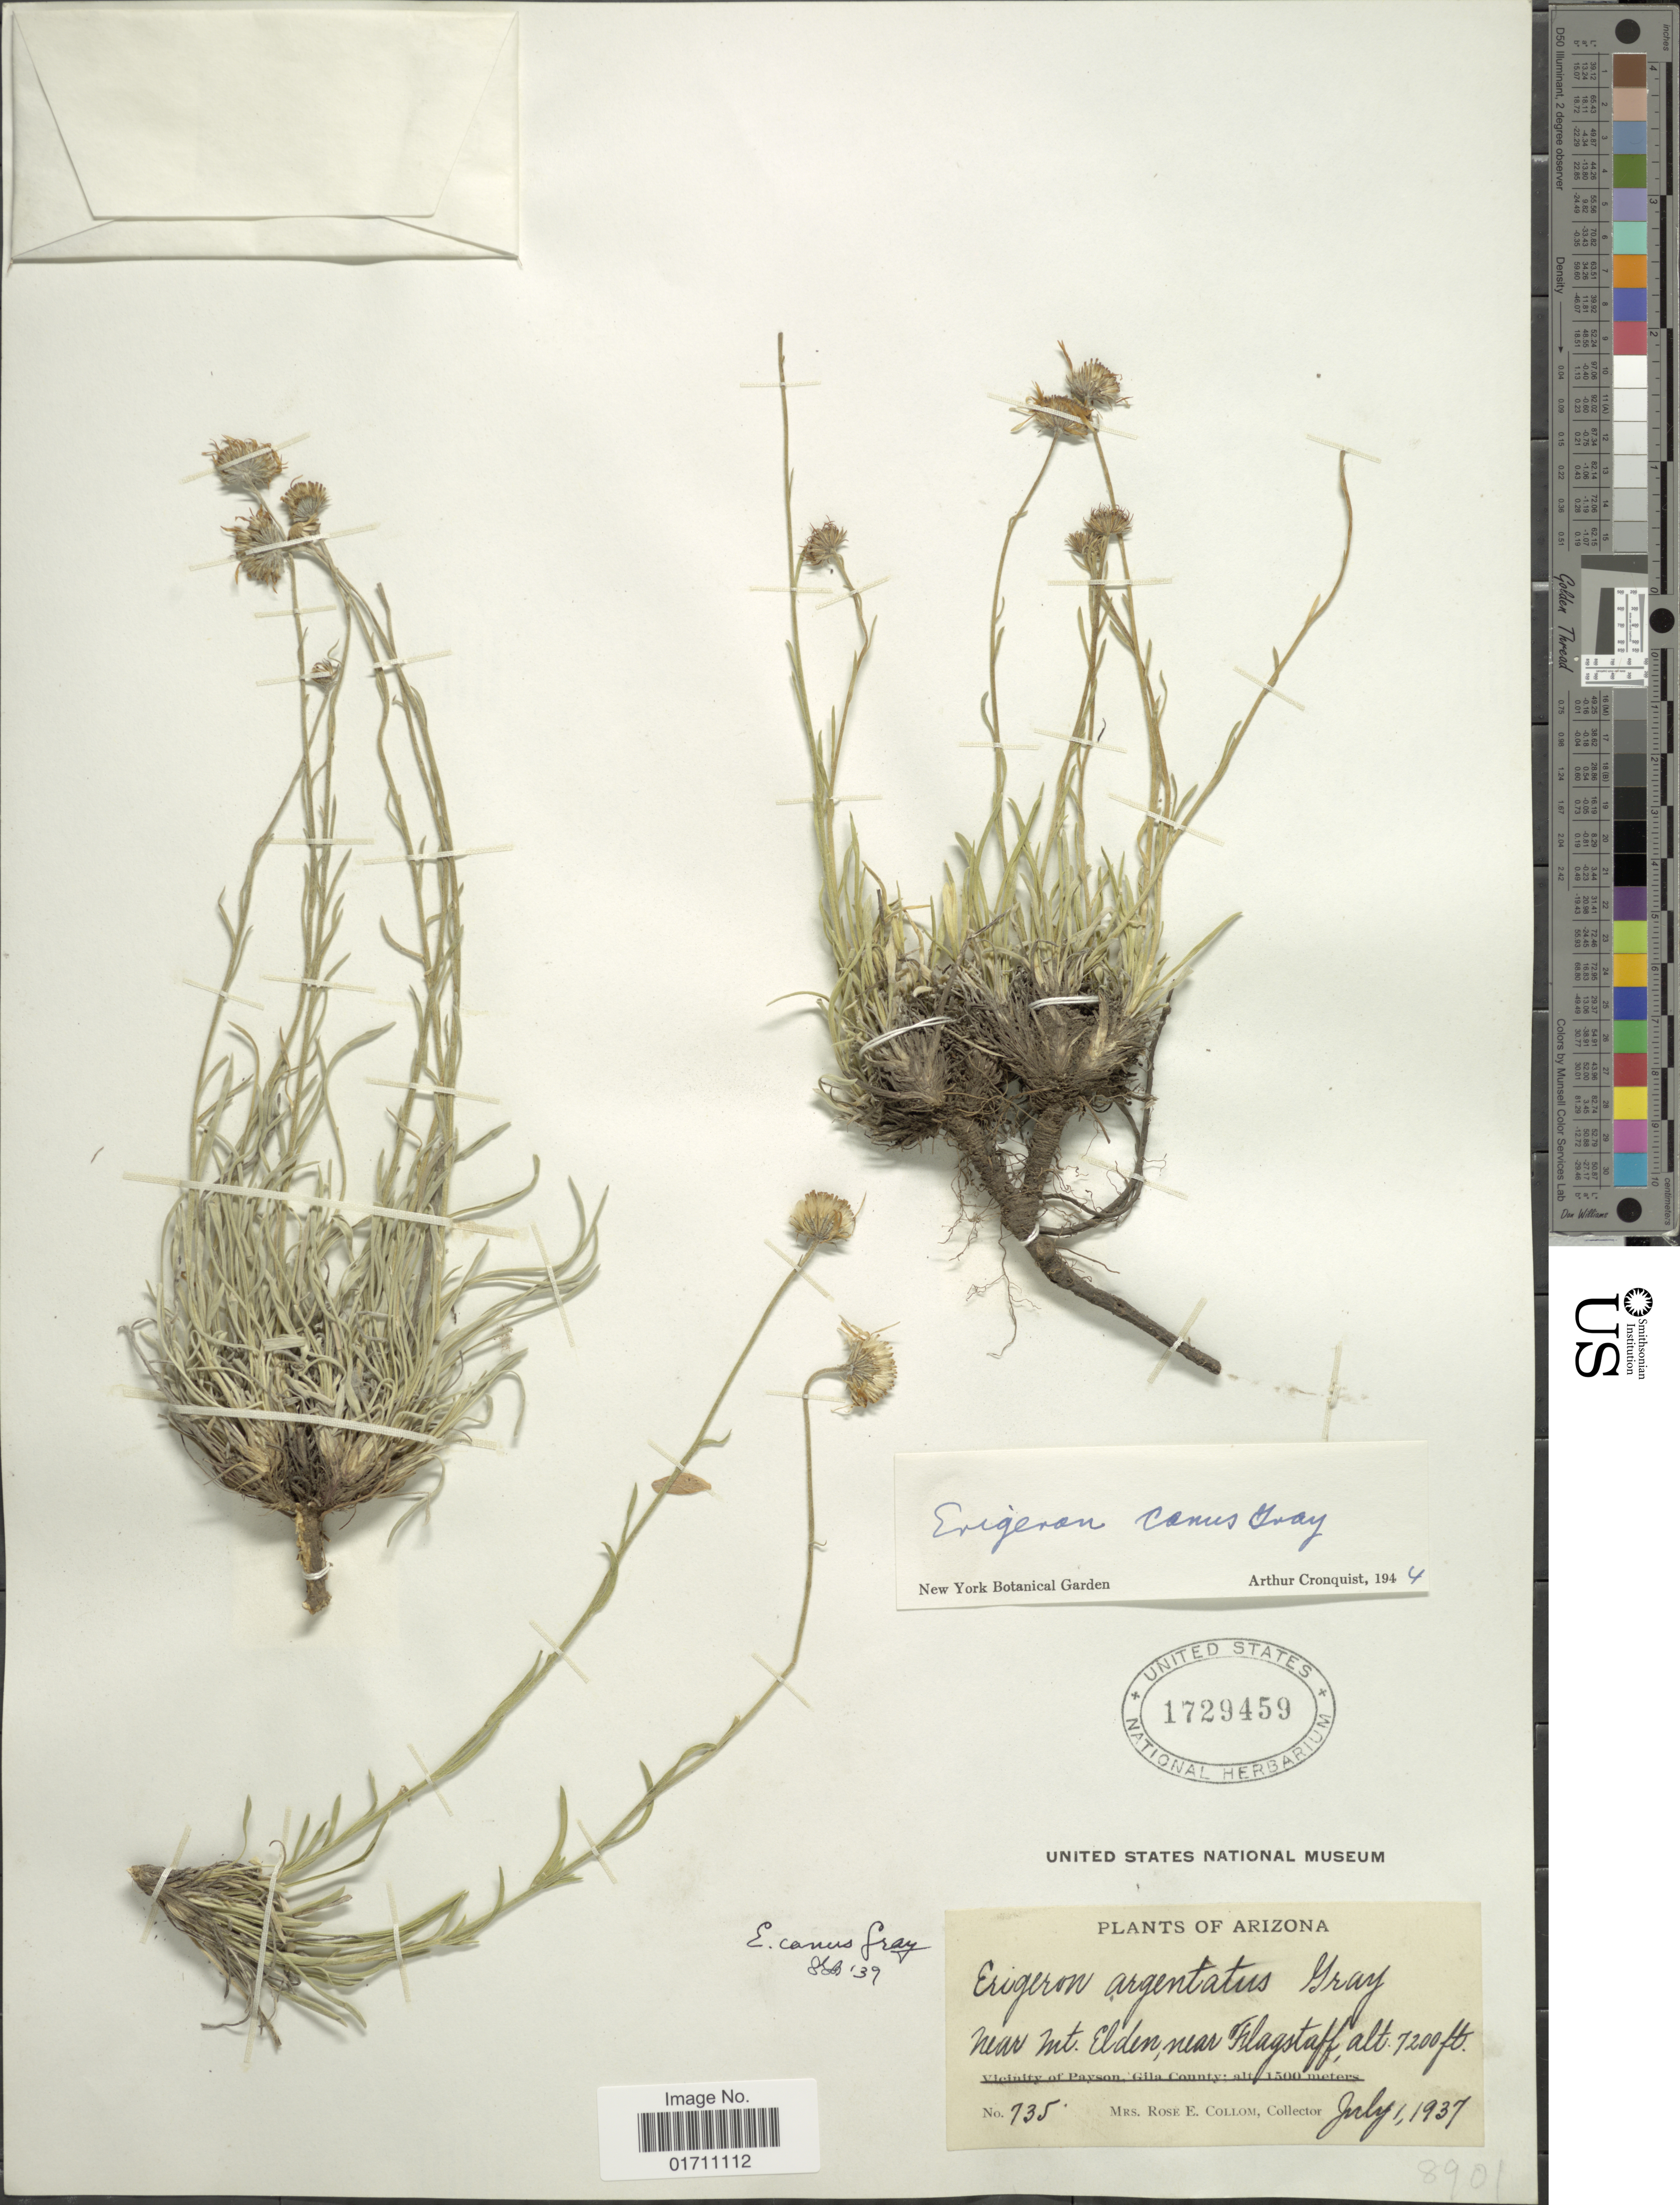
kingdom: Plantae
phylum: Tracheophyta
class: Magnoliopsida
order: Asterales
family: Asteraceae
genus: Erigeron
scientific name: Erigeron canus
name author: A. Gray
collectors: R. E. Collom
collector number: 735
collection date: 1937-07-01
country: United States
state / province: Arizona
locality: Near Mt Elden, near Flagstaff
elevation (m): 2195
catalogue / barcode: US 1729459